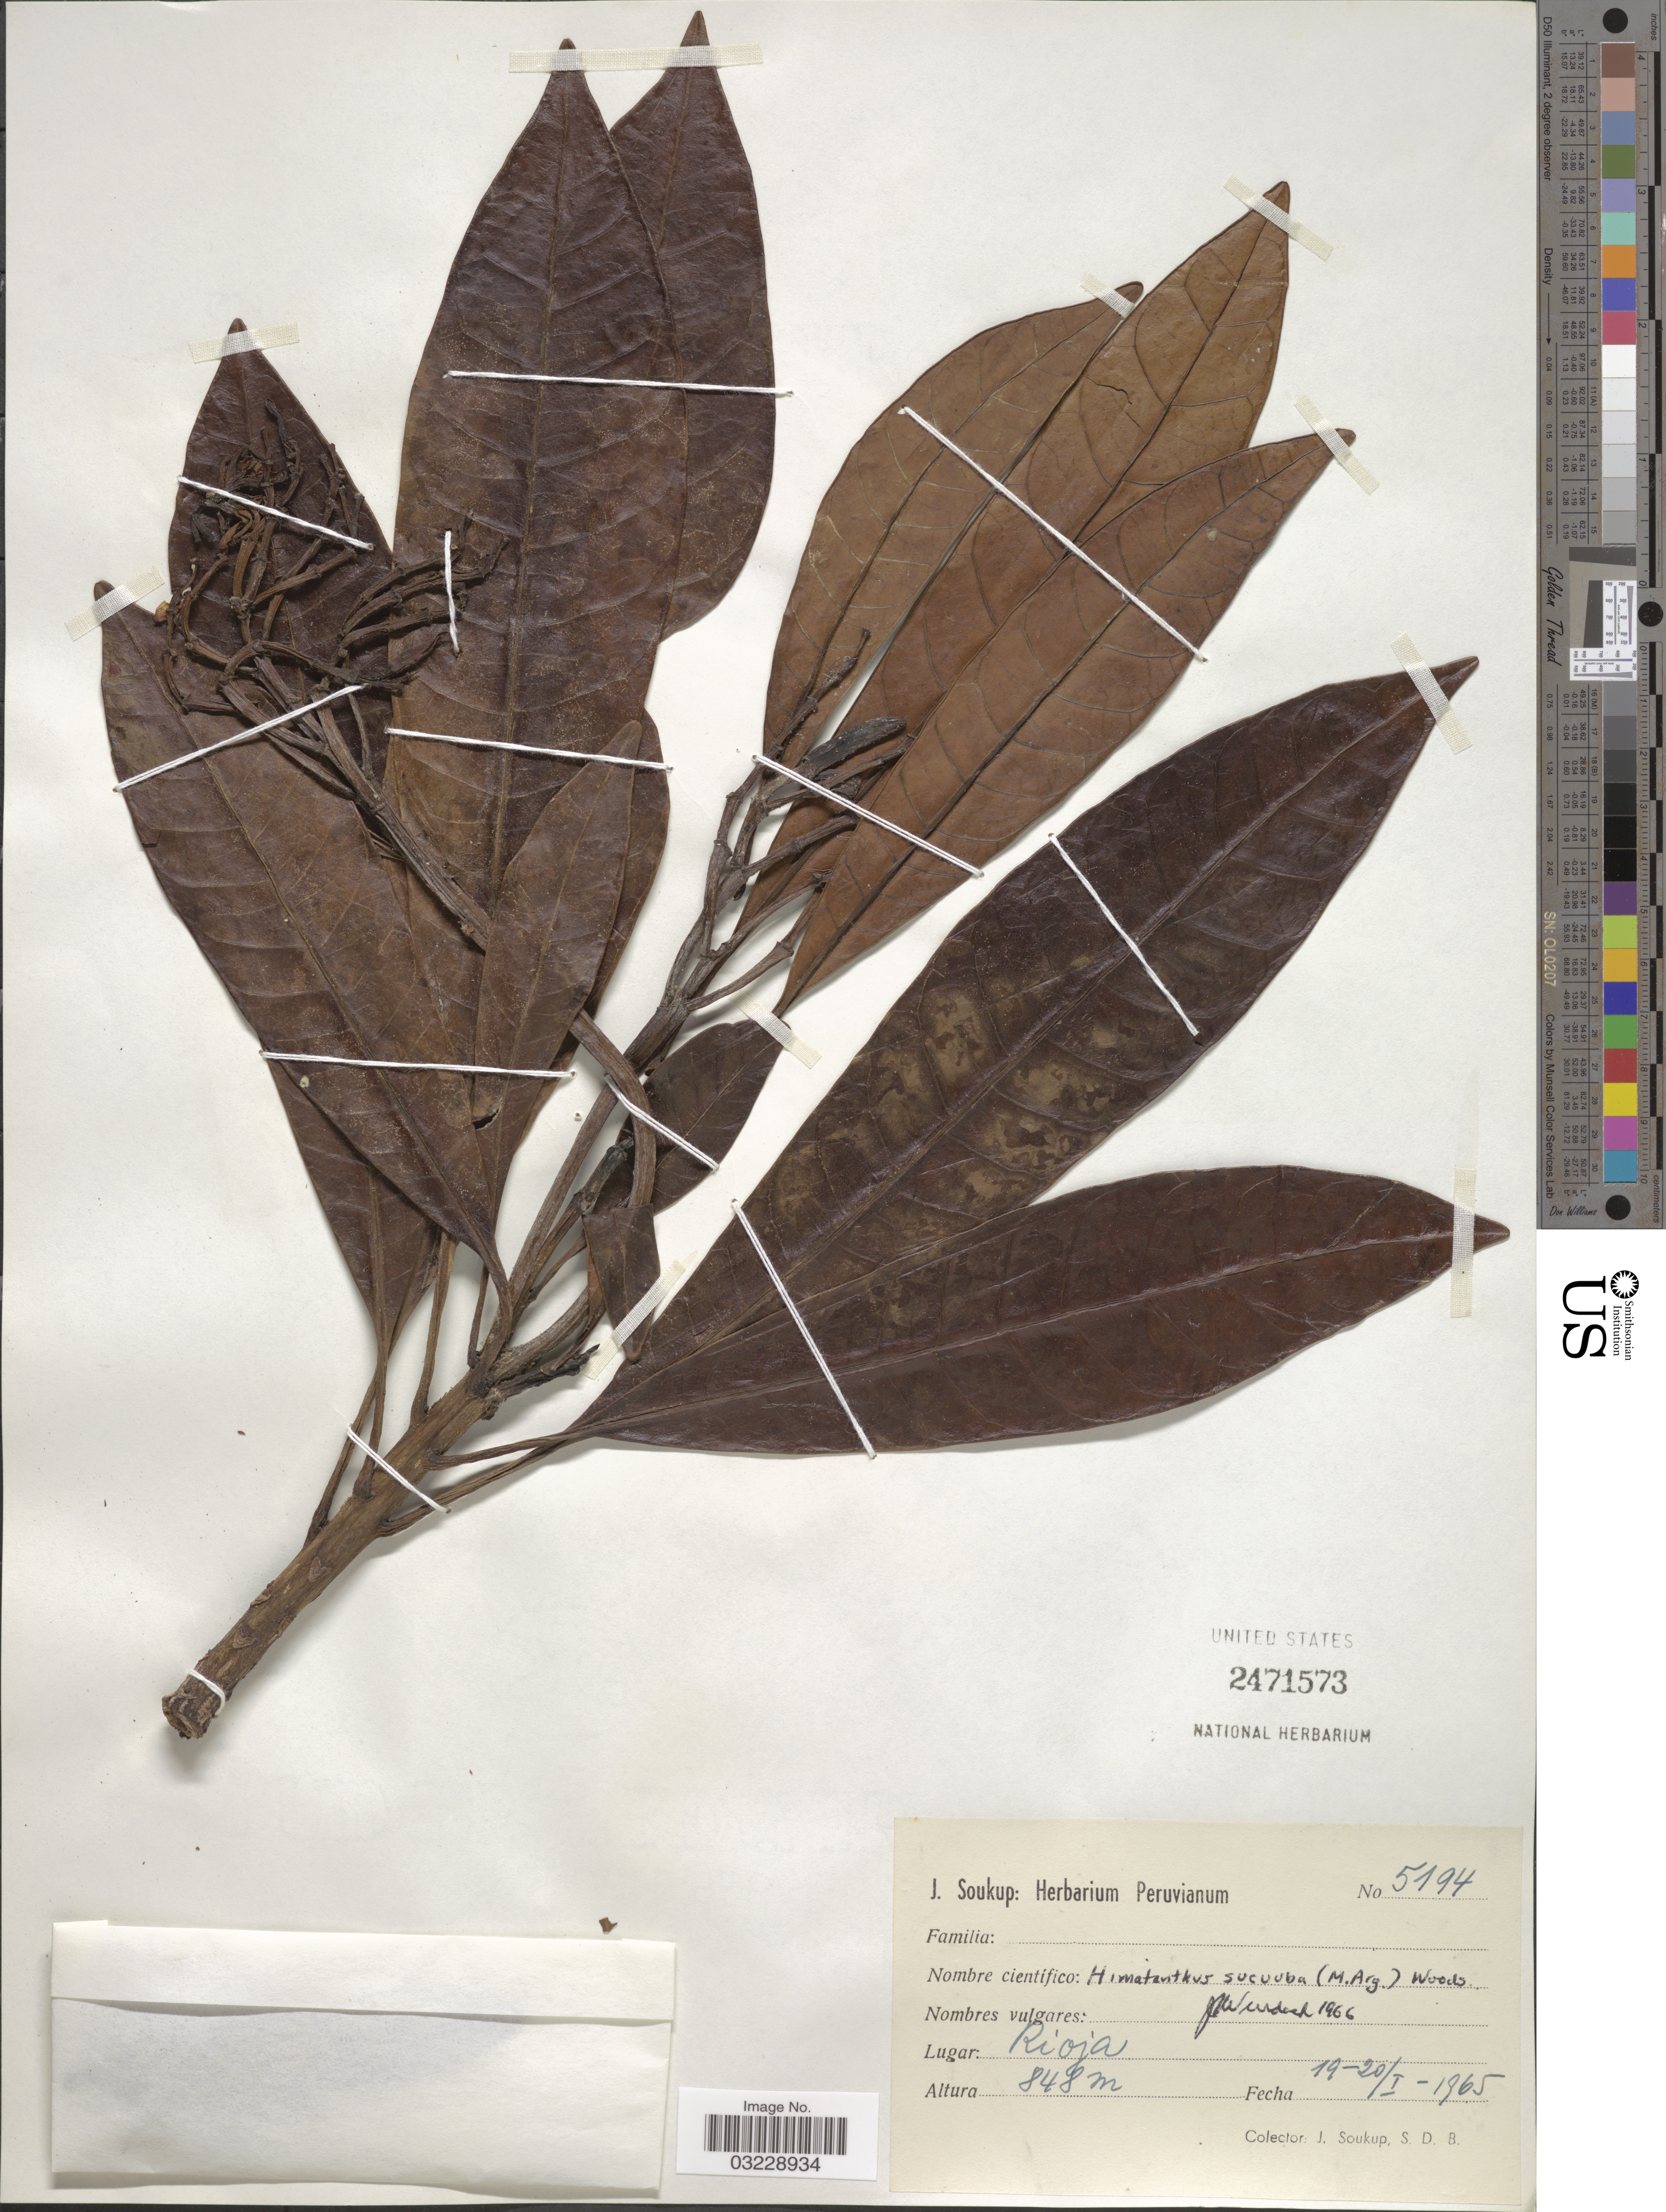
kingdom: Plantae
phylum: Tracheophyta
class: Magnoliopsida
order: Gentianales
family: Apocynaceae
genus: Himatanthus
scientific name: Himatanthus sucuuba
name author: (Spruce) Woodson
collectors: J. Soukup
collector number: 5194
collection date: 1965-01-19/1965-01-20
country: Peru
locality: Rioja.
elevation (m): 848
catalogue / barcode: US 2471573